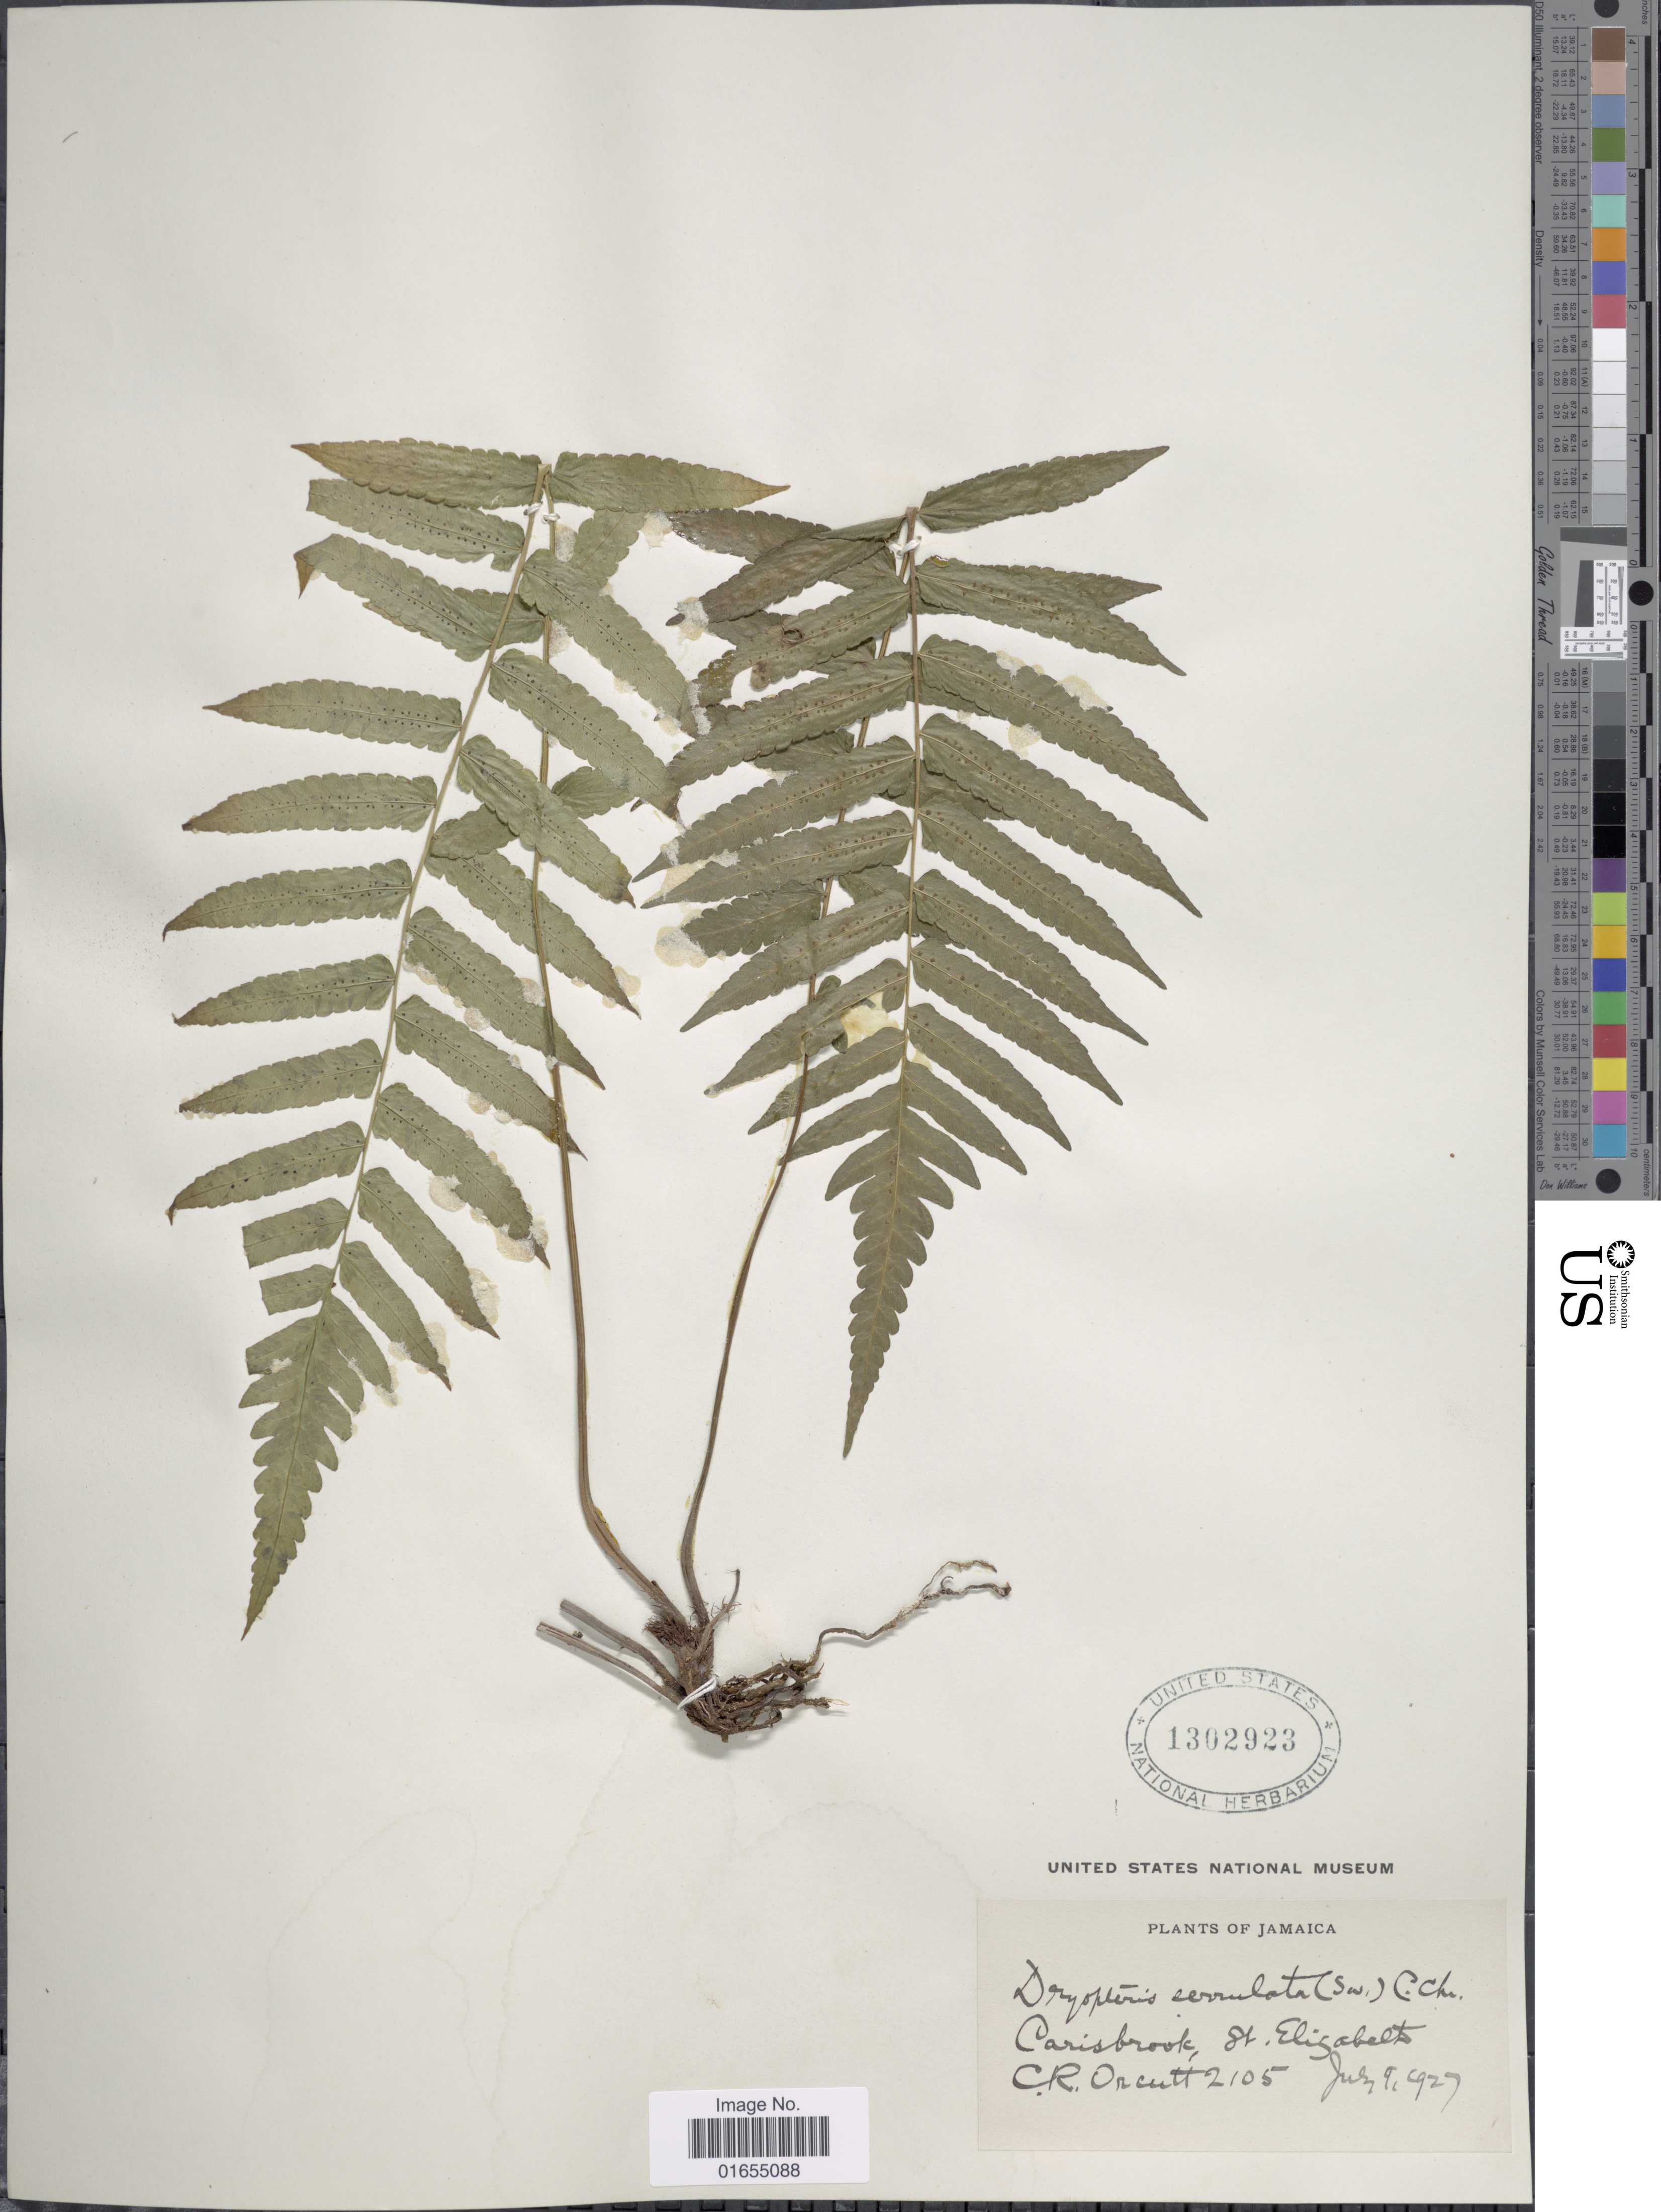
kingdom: Plantae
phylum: Tracheophyta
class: Polypodiopsida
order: Polypodiales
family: Thelypteridaceae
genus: Goniopteris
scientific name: Goniopteris serrulata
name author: (Sw.) J. Sm.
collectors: C. R. Orcutt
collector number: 2105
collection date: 1929-07-09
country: Jamaica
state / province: Saint Elizabeth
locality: Carisbrook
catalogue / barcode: US 1302923